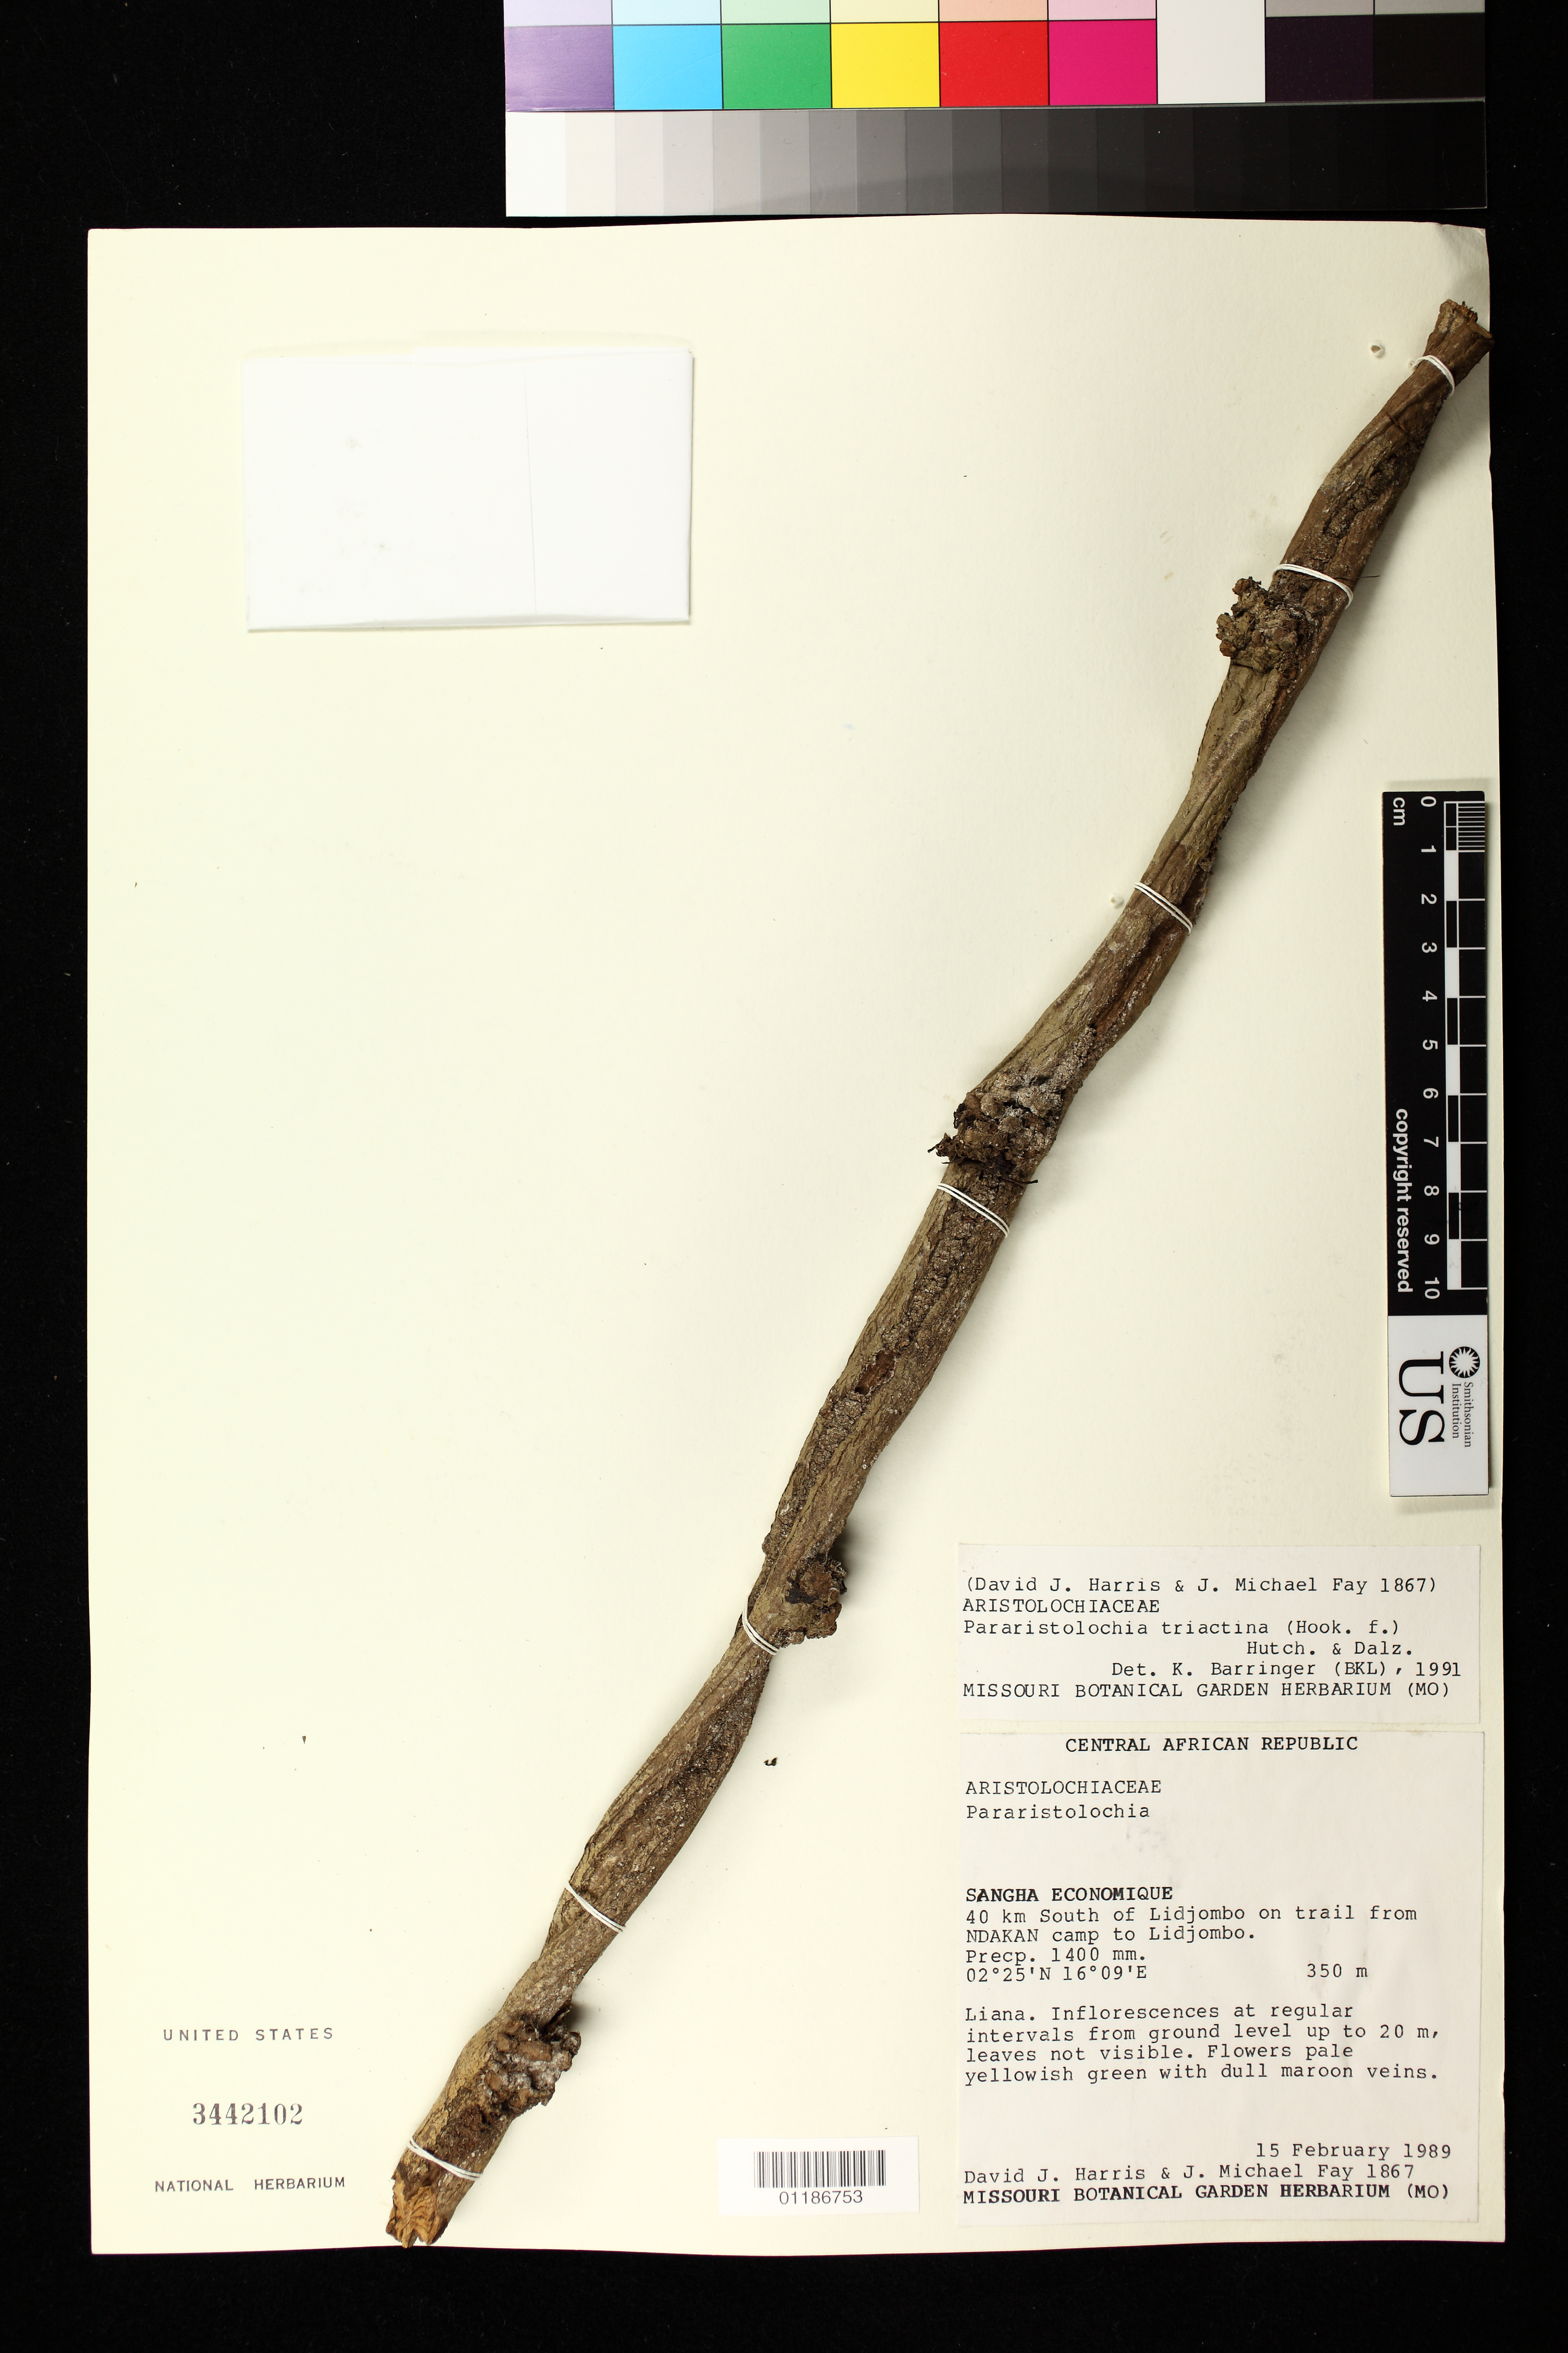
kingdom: Plantae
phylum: Tracheophyta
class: Magnoliopsida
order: Piperales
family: Aristolochiaceae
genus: Pararistolochia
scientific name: Pararistolochia promissa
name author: (Mast.) Keay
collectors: D. J. Harris & J. M. Fay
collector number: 1867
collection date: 1989-02-15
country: Central African Republic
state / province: Sangha-Mbaéré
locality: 40 km South of Lidjombo on trail from Ndakan camp to Lidjombo.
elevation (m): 350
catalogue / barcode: US 3442102